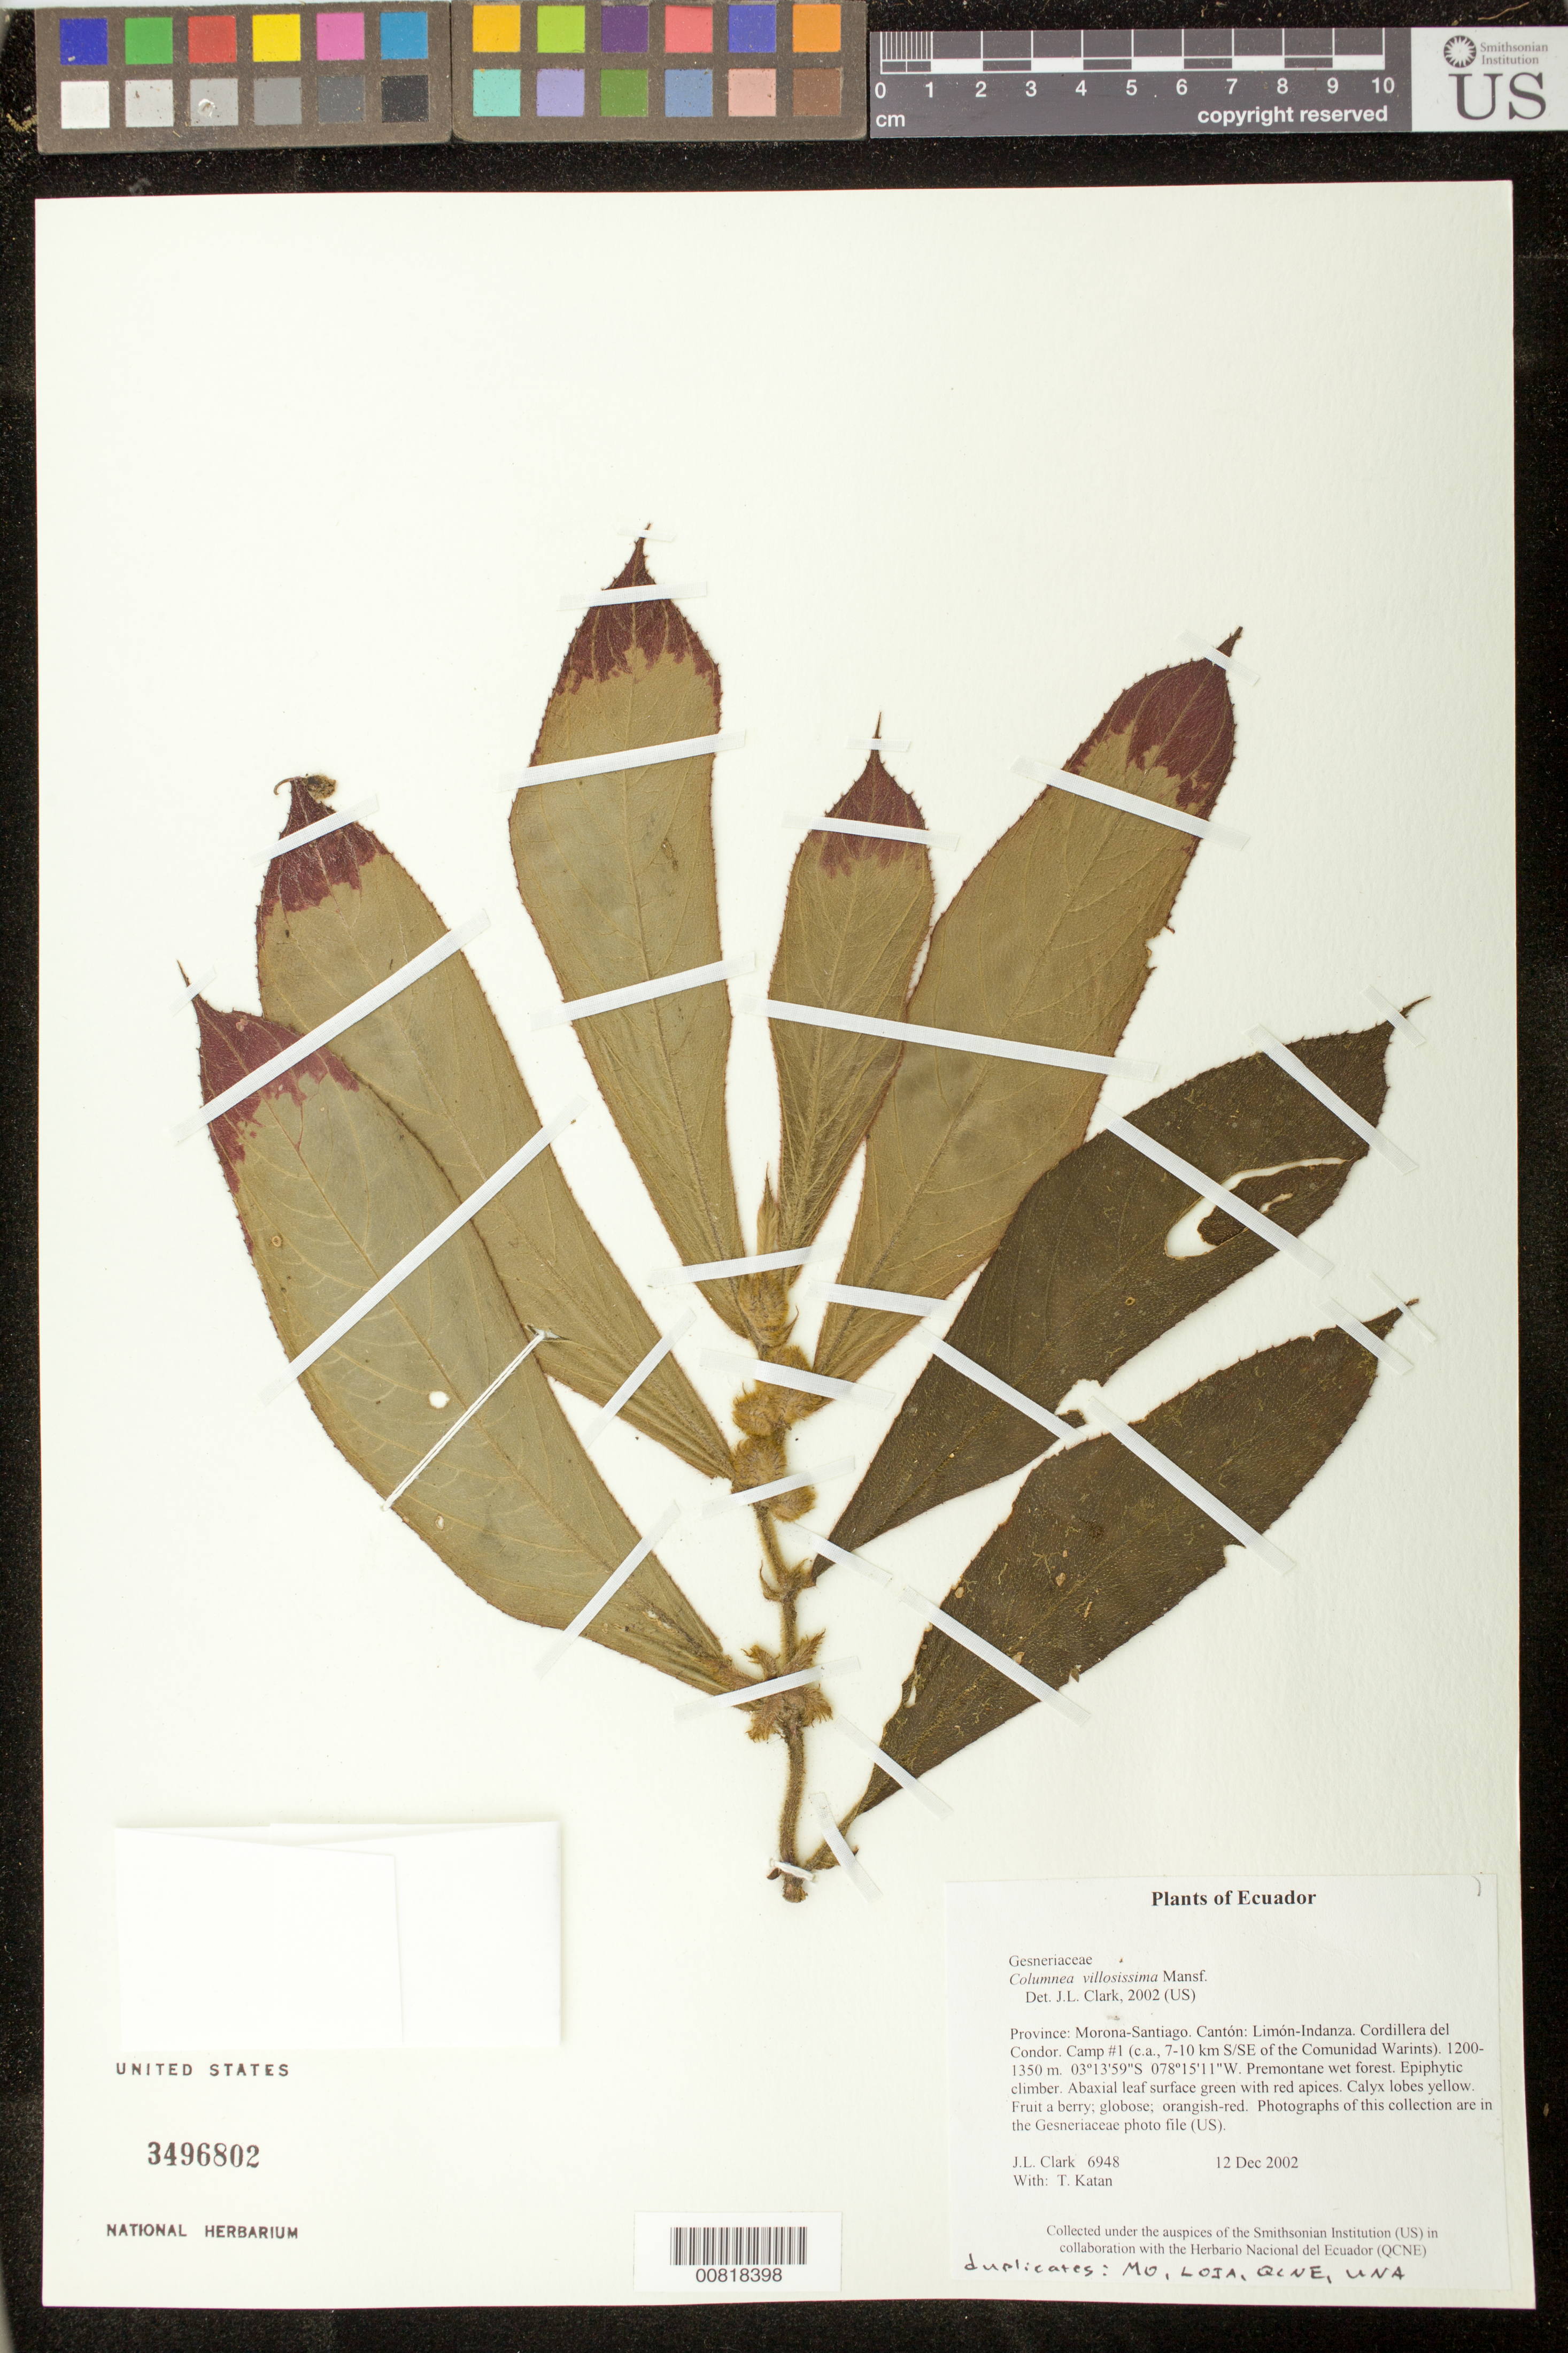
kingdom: Plantae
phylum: Tracheophyta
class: Magnoliopsida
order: Lamiales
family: Gesneriaceae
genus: Columnea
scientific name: Columnea villosissima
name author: Mansf.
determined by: Clark, J. L., (SEL), The Marie Selby Botanical Garden (UNITED STATES)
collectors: J. L. Clark & T. Katan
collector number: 6948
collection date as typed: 12 Dec 2002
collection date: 2002-12-12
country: Ecuador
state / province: Morona-Santiago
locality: Limón-Indanza. Cordillera del Condor. Camp #1 (c.a., 7-10 km S/SE of the Comunidad Warints).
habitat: Premontane wet forest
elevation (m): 1200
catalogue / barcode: US 3496802